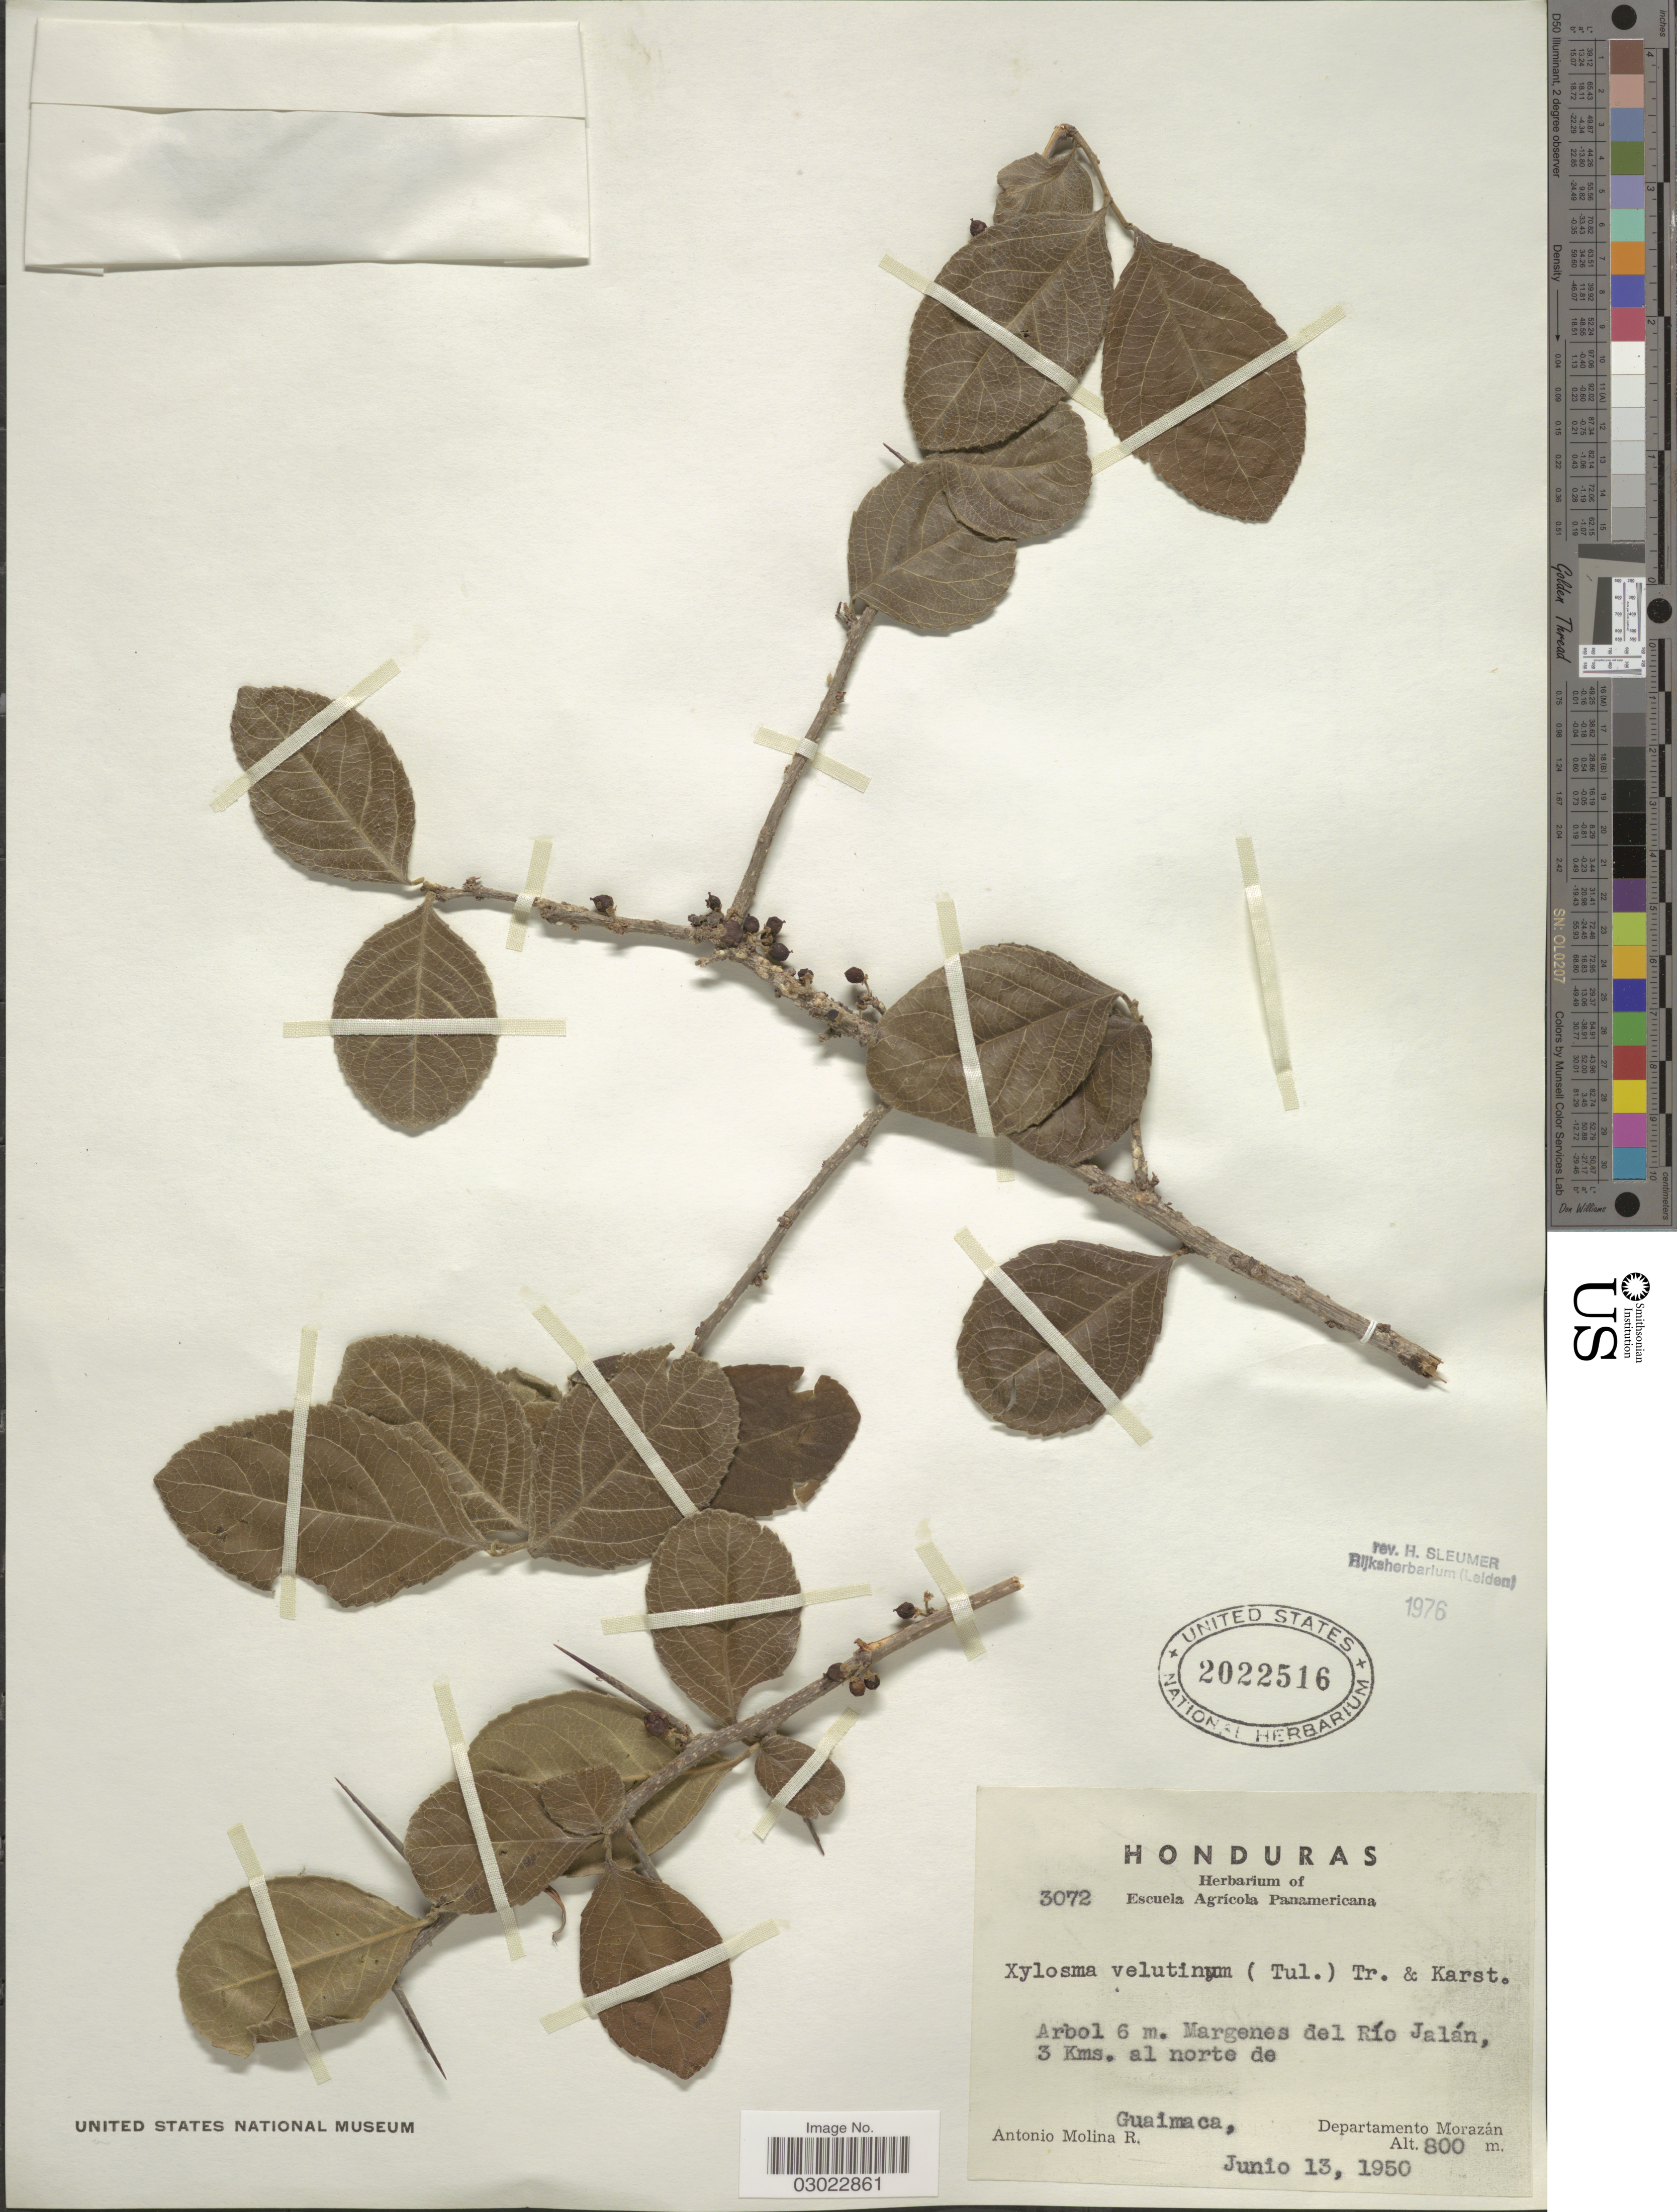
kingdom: Plantae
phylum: Tracheophyta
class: Magnoliopsida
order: Malpighiales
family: Salicaceae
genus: Xylosma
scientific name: Xylosma velutina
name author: (Tul.) Triana & Planch.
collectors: A. Molina R.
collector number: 3072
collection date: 1950-06-13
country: Honduras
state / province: Fco. Morazán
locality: Margenes del Río Jalán, 3 Kms. al norte de Guaimaca, Departamento Morazán.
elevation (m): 800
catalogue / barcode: US 2022516